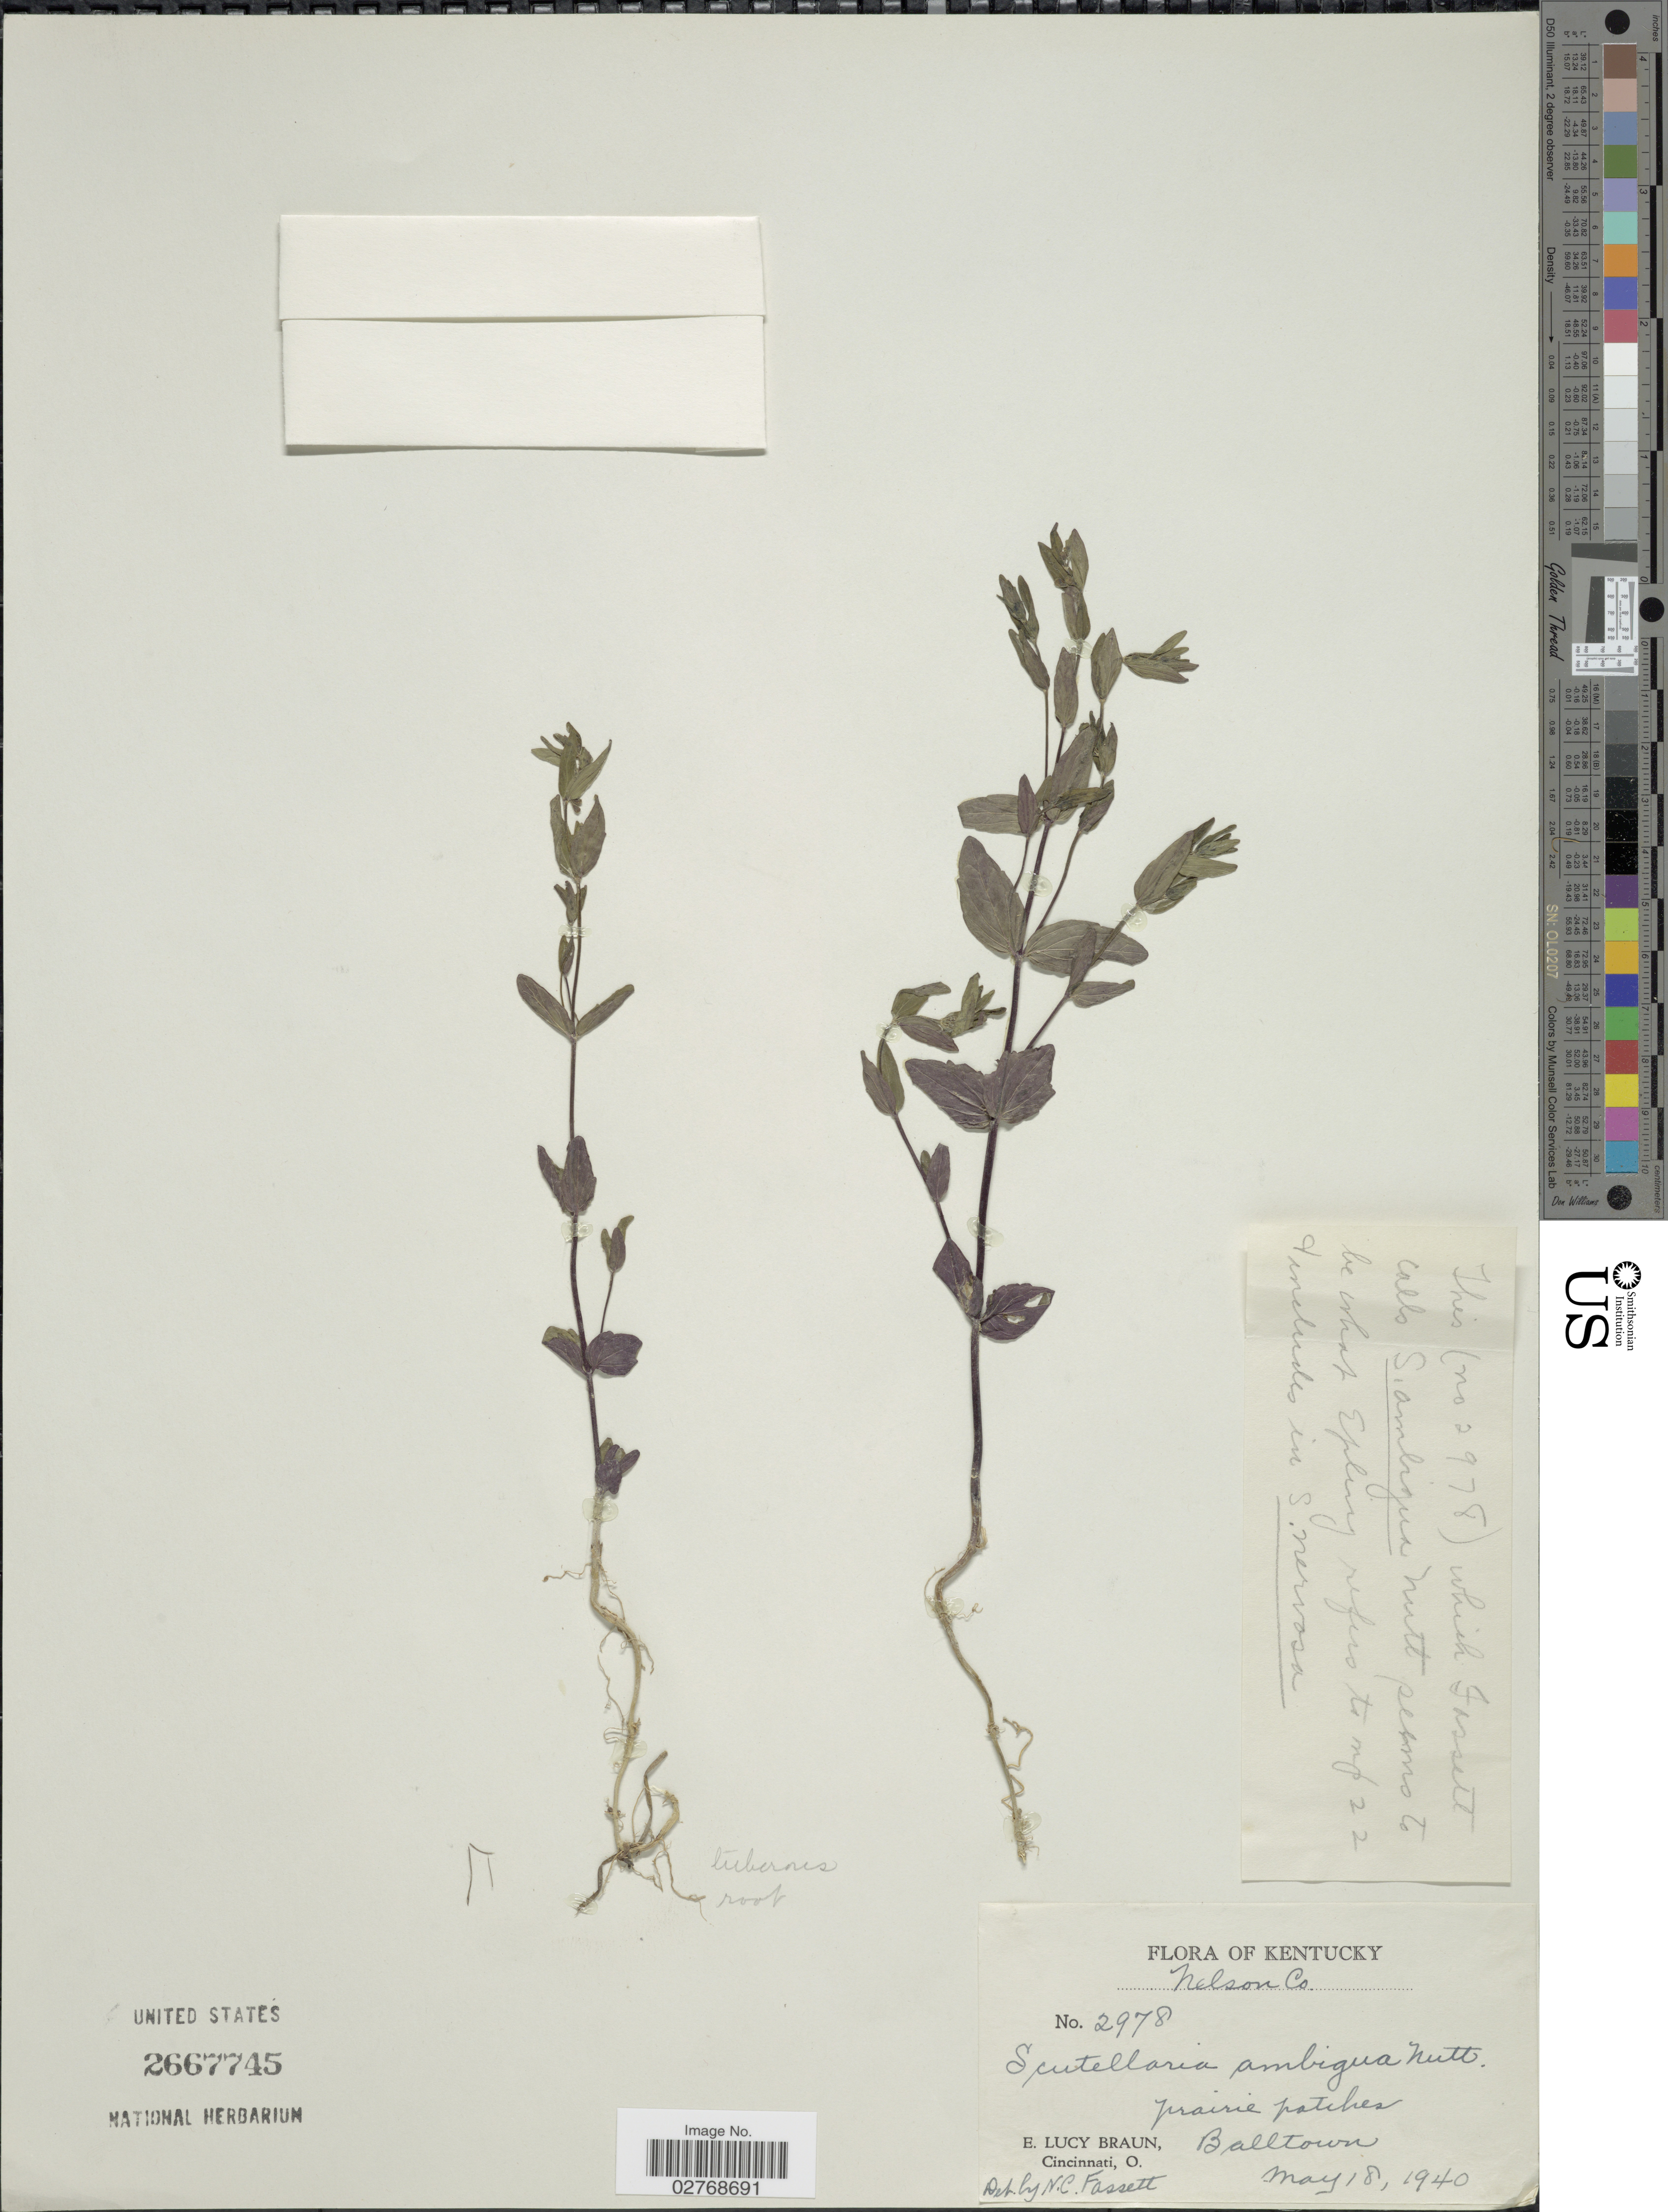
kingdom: Plantae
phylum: Tracheophyta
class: Magnoliopsida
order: Lamiales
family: Lamiaceae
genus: Scutellaria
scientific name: Scutellaria nervosa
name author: Pursh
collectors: E. L. Braun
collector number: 2978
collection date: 1940-05-18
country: United States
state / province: Kentucky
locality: Nelson Co. Balltown.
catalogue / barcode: US 2667745